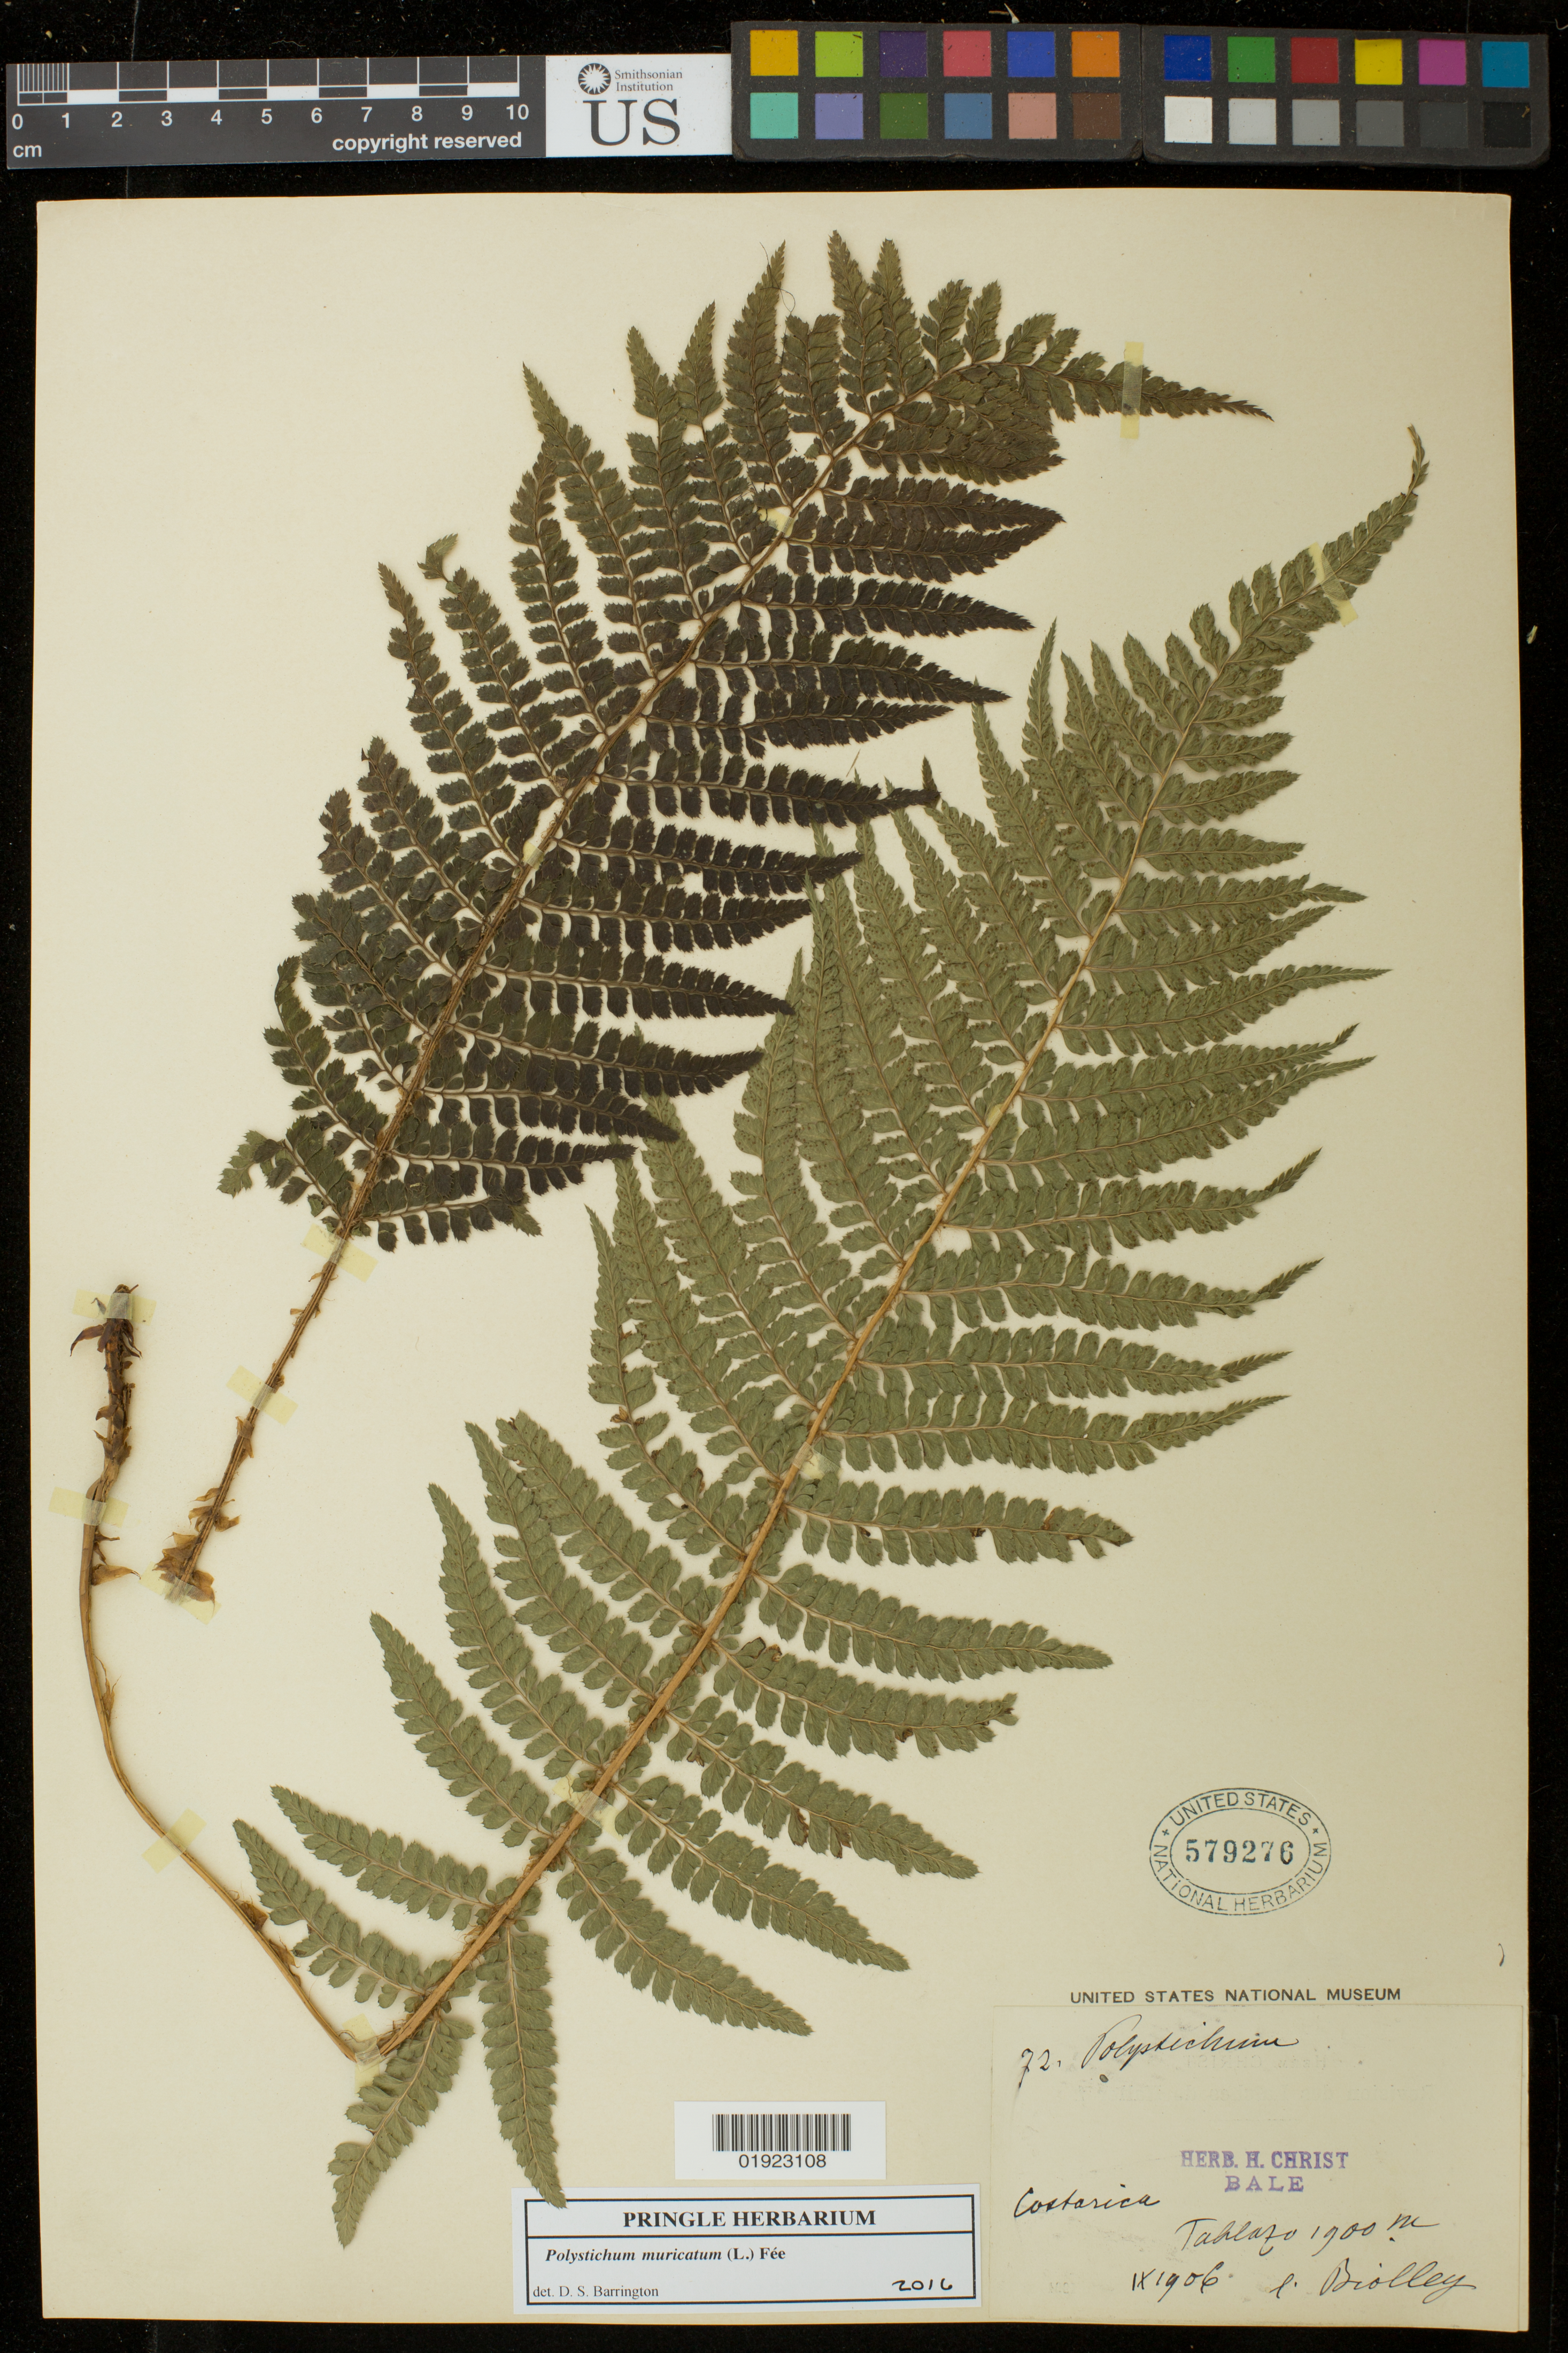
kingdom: Plantae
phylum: Tracheophyta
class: Polypodiopsida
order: Polypodiales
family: Dryopteridaceae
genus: Polystichum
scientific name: Polystichum muricatum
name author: (L.) Fée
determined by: Barrington, D. S., Curator (VT), University of Vermont (UNITED STATES)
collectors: Biolley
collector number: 72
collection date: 1906-09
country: Costa Rica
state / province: San José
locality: Tablazo.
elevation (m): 1900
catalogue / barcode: US 579276